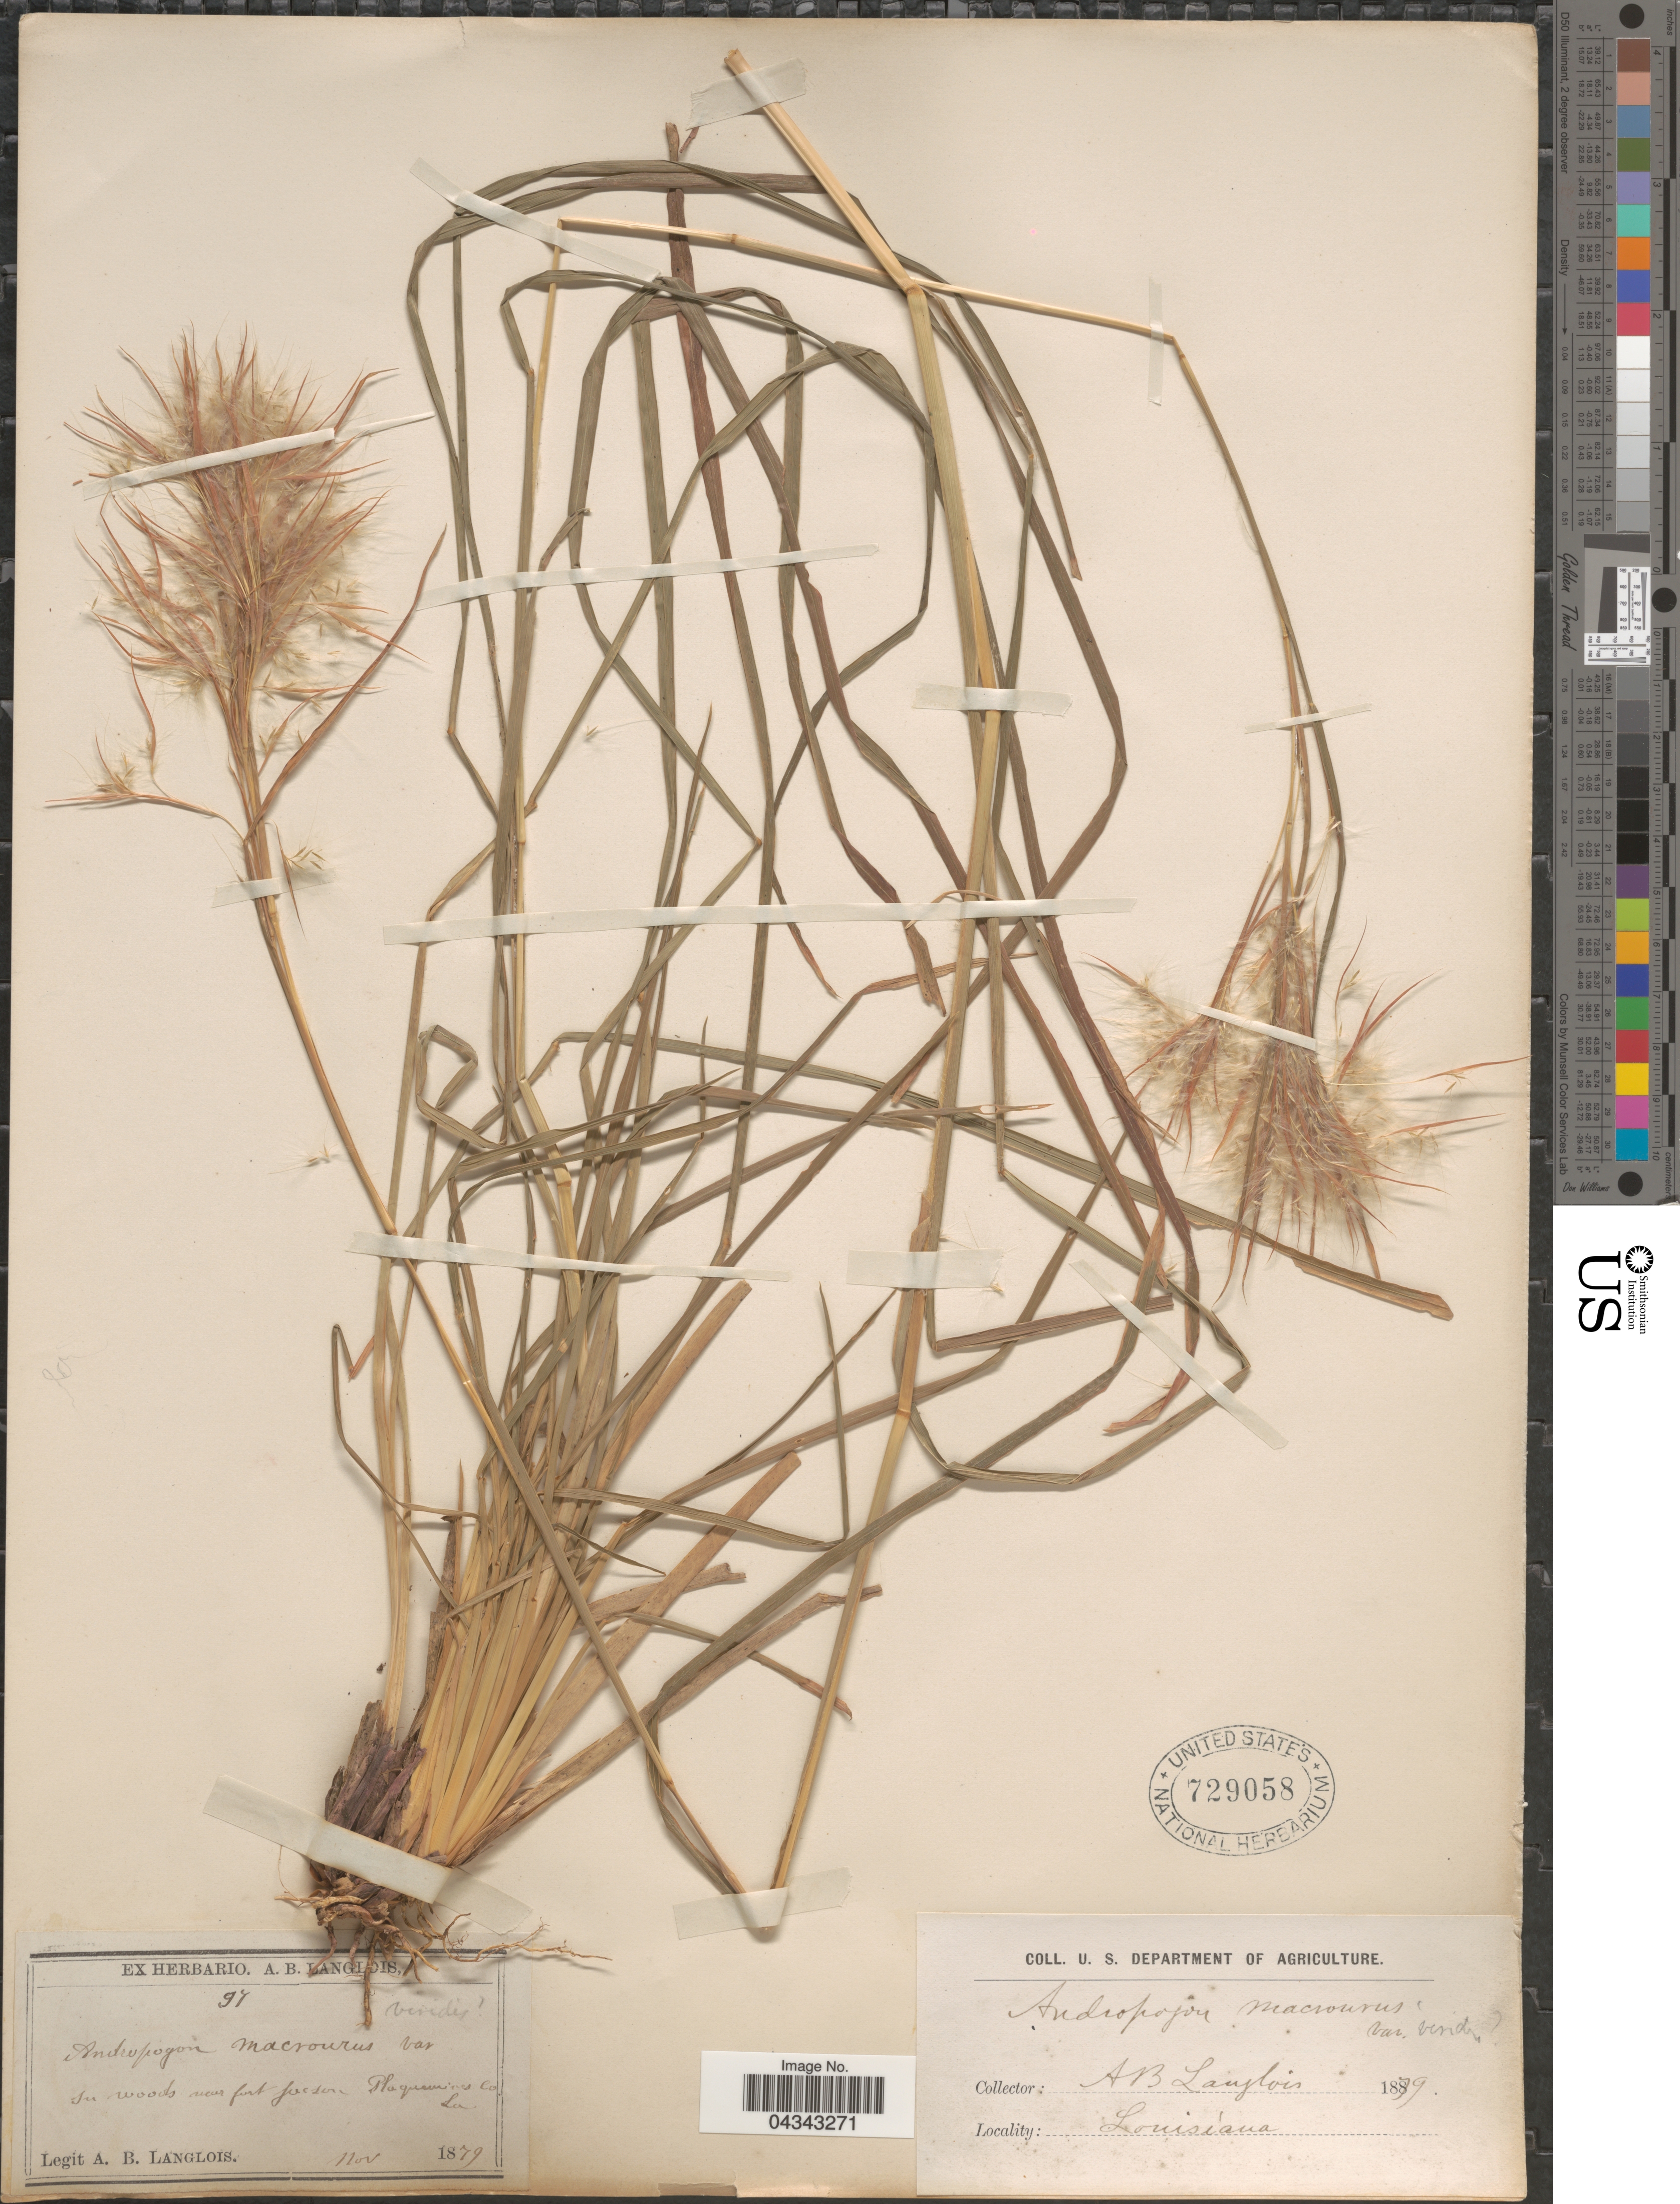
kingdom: Plantae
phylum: Tracheophyta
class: Liliopsida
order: Poales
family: Poaceae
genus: Andropogon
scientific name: Andropogon glomeratus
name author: (Walter) Britton, Stearns & Poggenb.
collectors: A. Langlois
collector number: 97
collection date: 1879-11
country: United States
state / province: Louisiana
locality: In woods near fort Jackson Plaquemine Co.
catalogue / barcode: US 729058